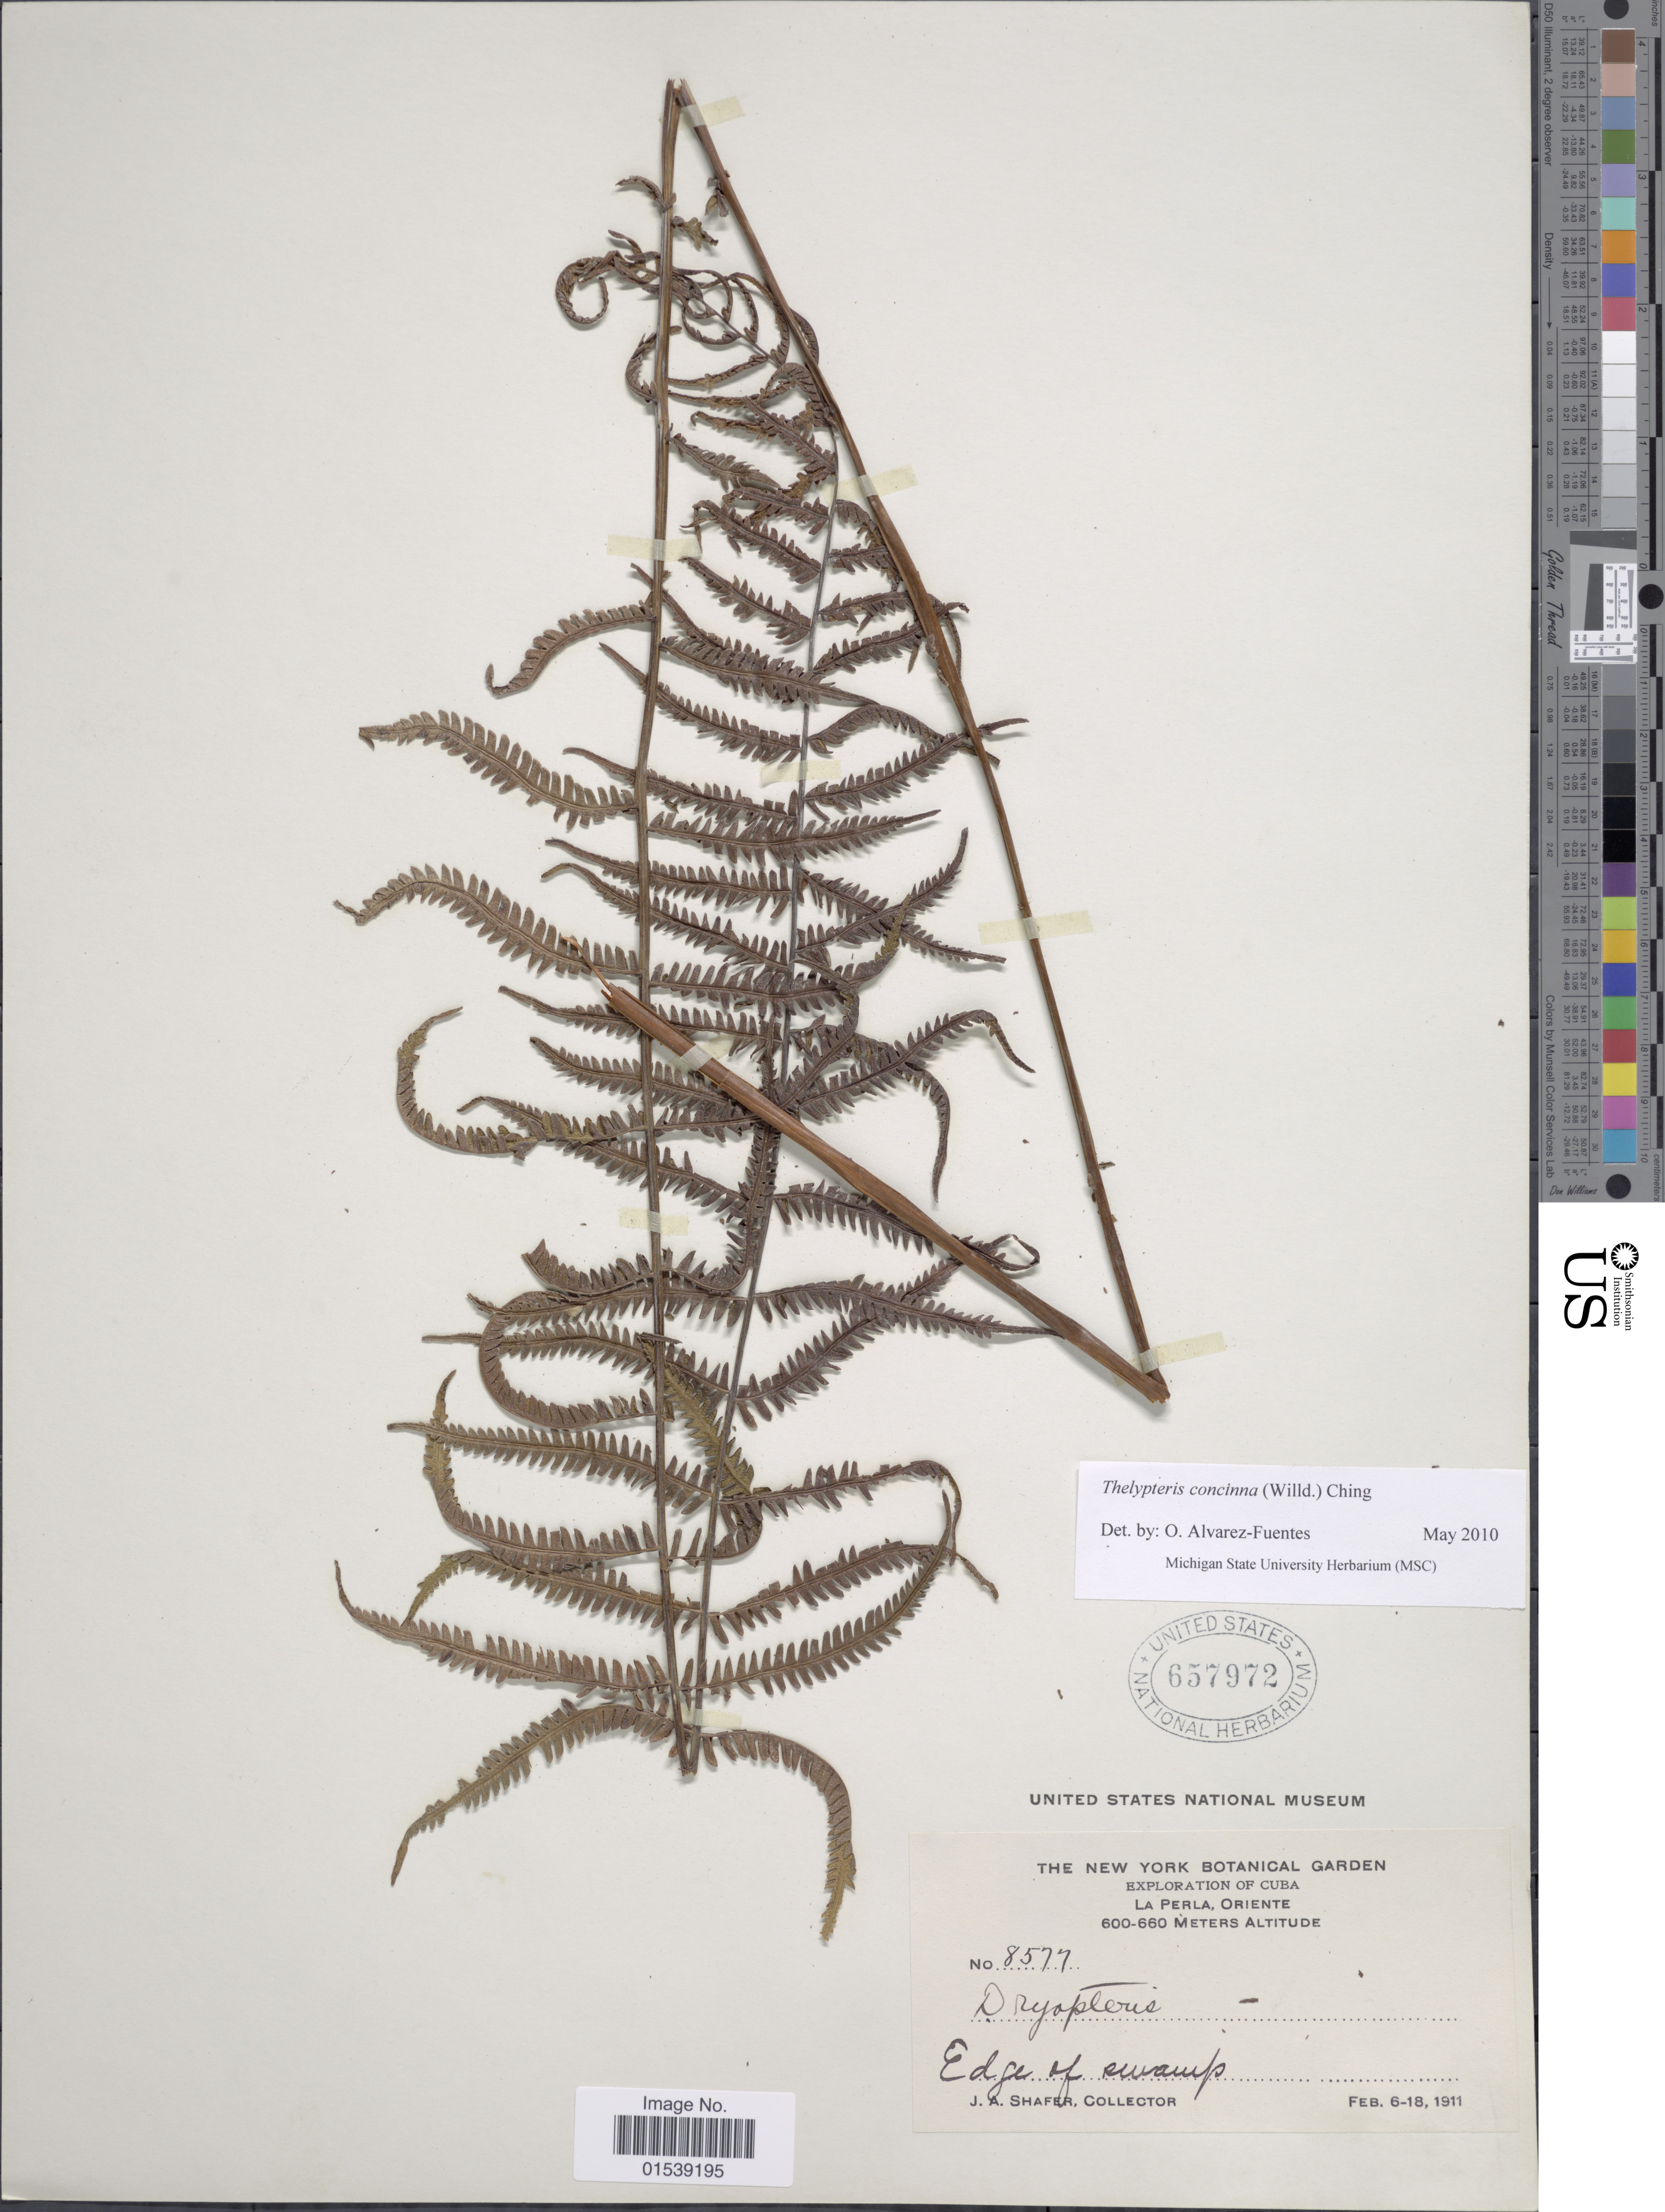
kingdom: Plantae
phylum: Tracheophyta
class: Polypodiopsida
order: Polypodiales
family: Thelypteridaceae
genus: Amauropelta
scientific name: Amauropelta concinna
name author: (Willd.) Pic. Serm.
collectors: J. A. Shafer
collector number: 8577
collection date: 1911-02-06/1911-02-18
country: Cuba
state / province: Oriente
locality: La Perla, Oriente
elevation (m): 600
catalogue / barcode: US 657972